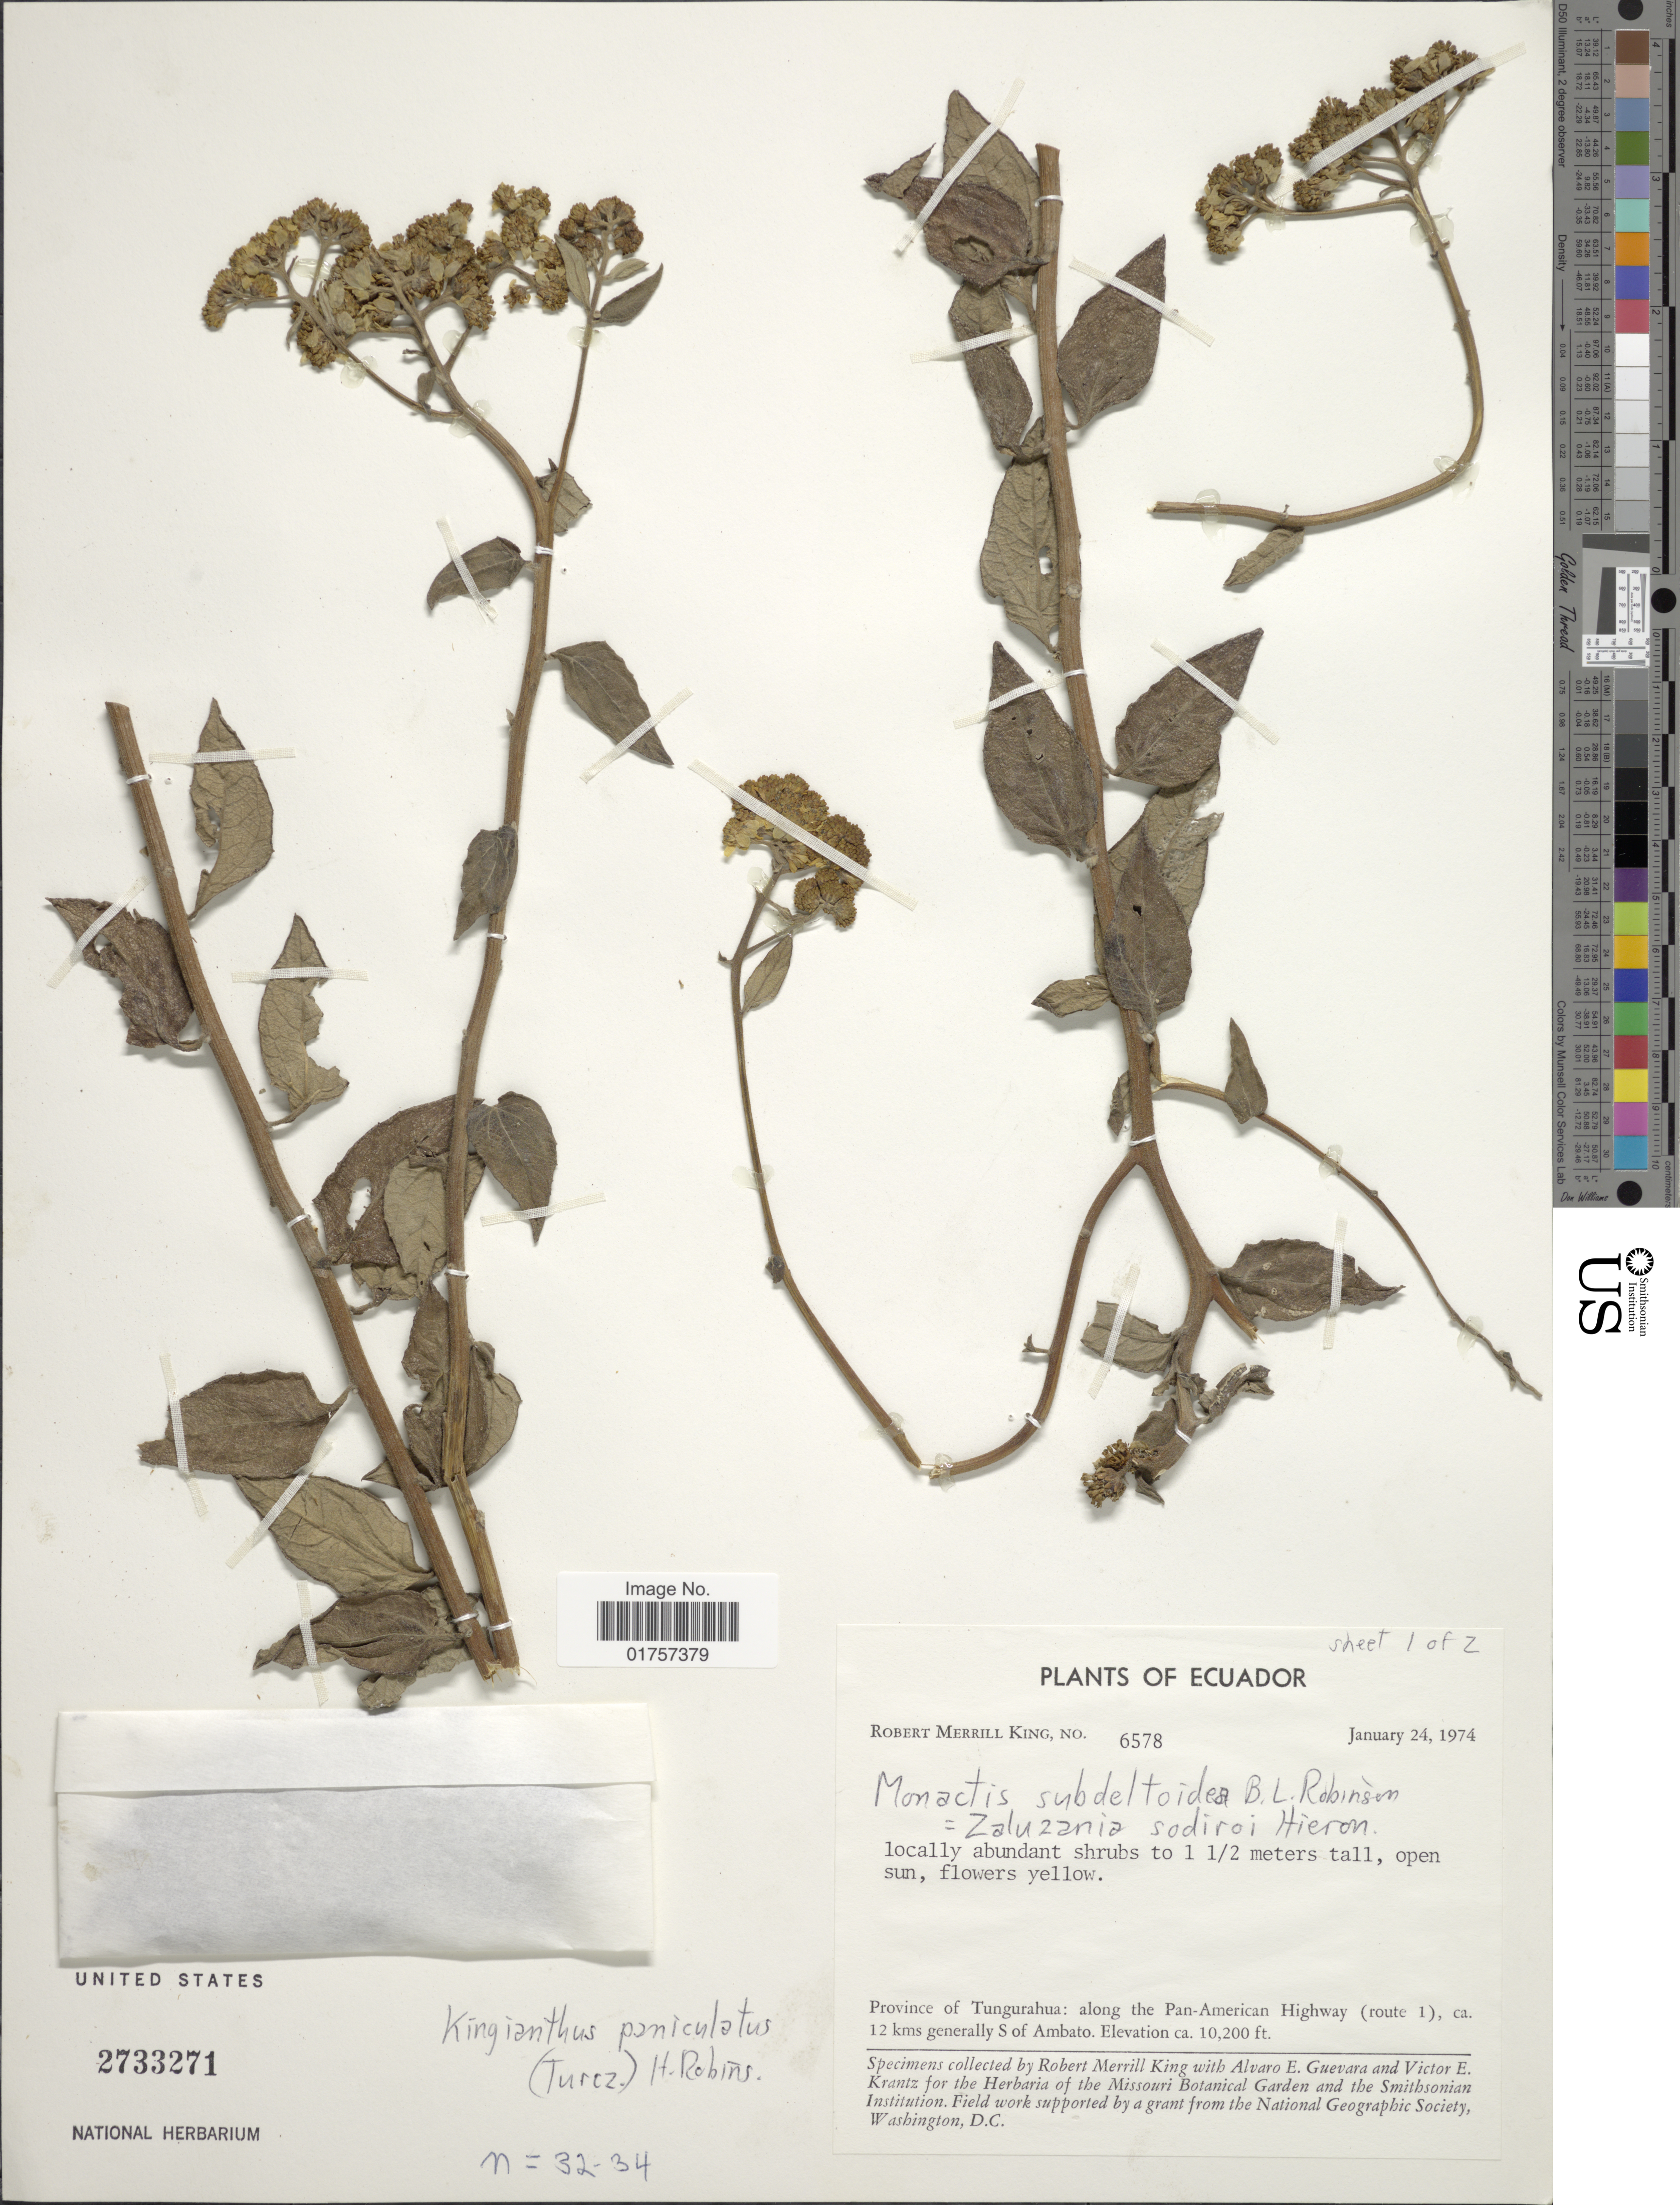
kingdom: Plantae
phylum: Tracheophyta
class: Magnoliopsida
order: Asterales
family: Asteraceae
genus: Kingianthus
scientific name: Kingianthus sodiroi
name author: (Hieron.) H. Rob.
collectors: R. M. King, A. E. Guevara & V. Krantz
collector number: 6578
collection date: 1974-01-24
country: Ecuador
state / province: Tungurahua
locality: Along the Pan-American Highway (route 1), ca. 12 kms generally S of Ambato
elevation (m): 3109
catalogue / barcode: US 2733271